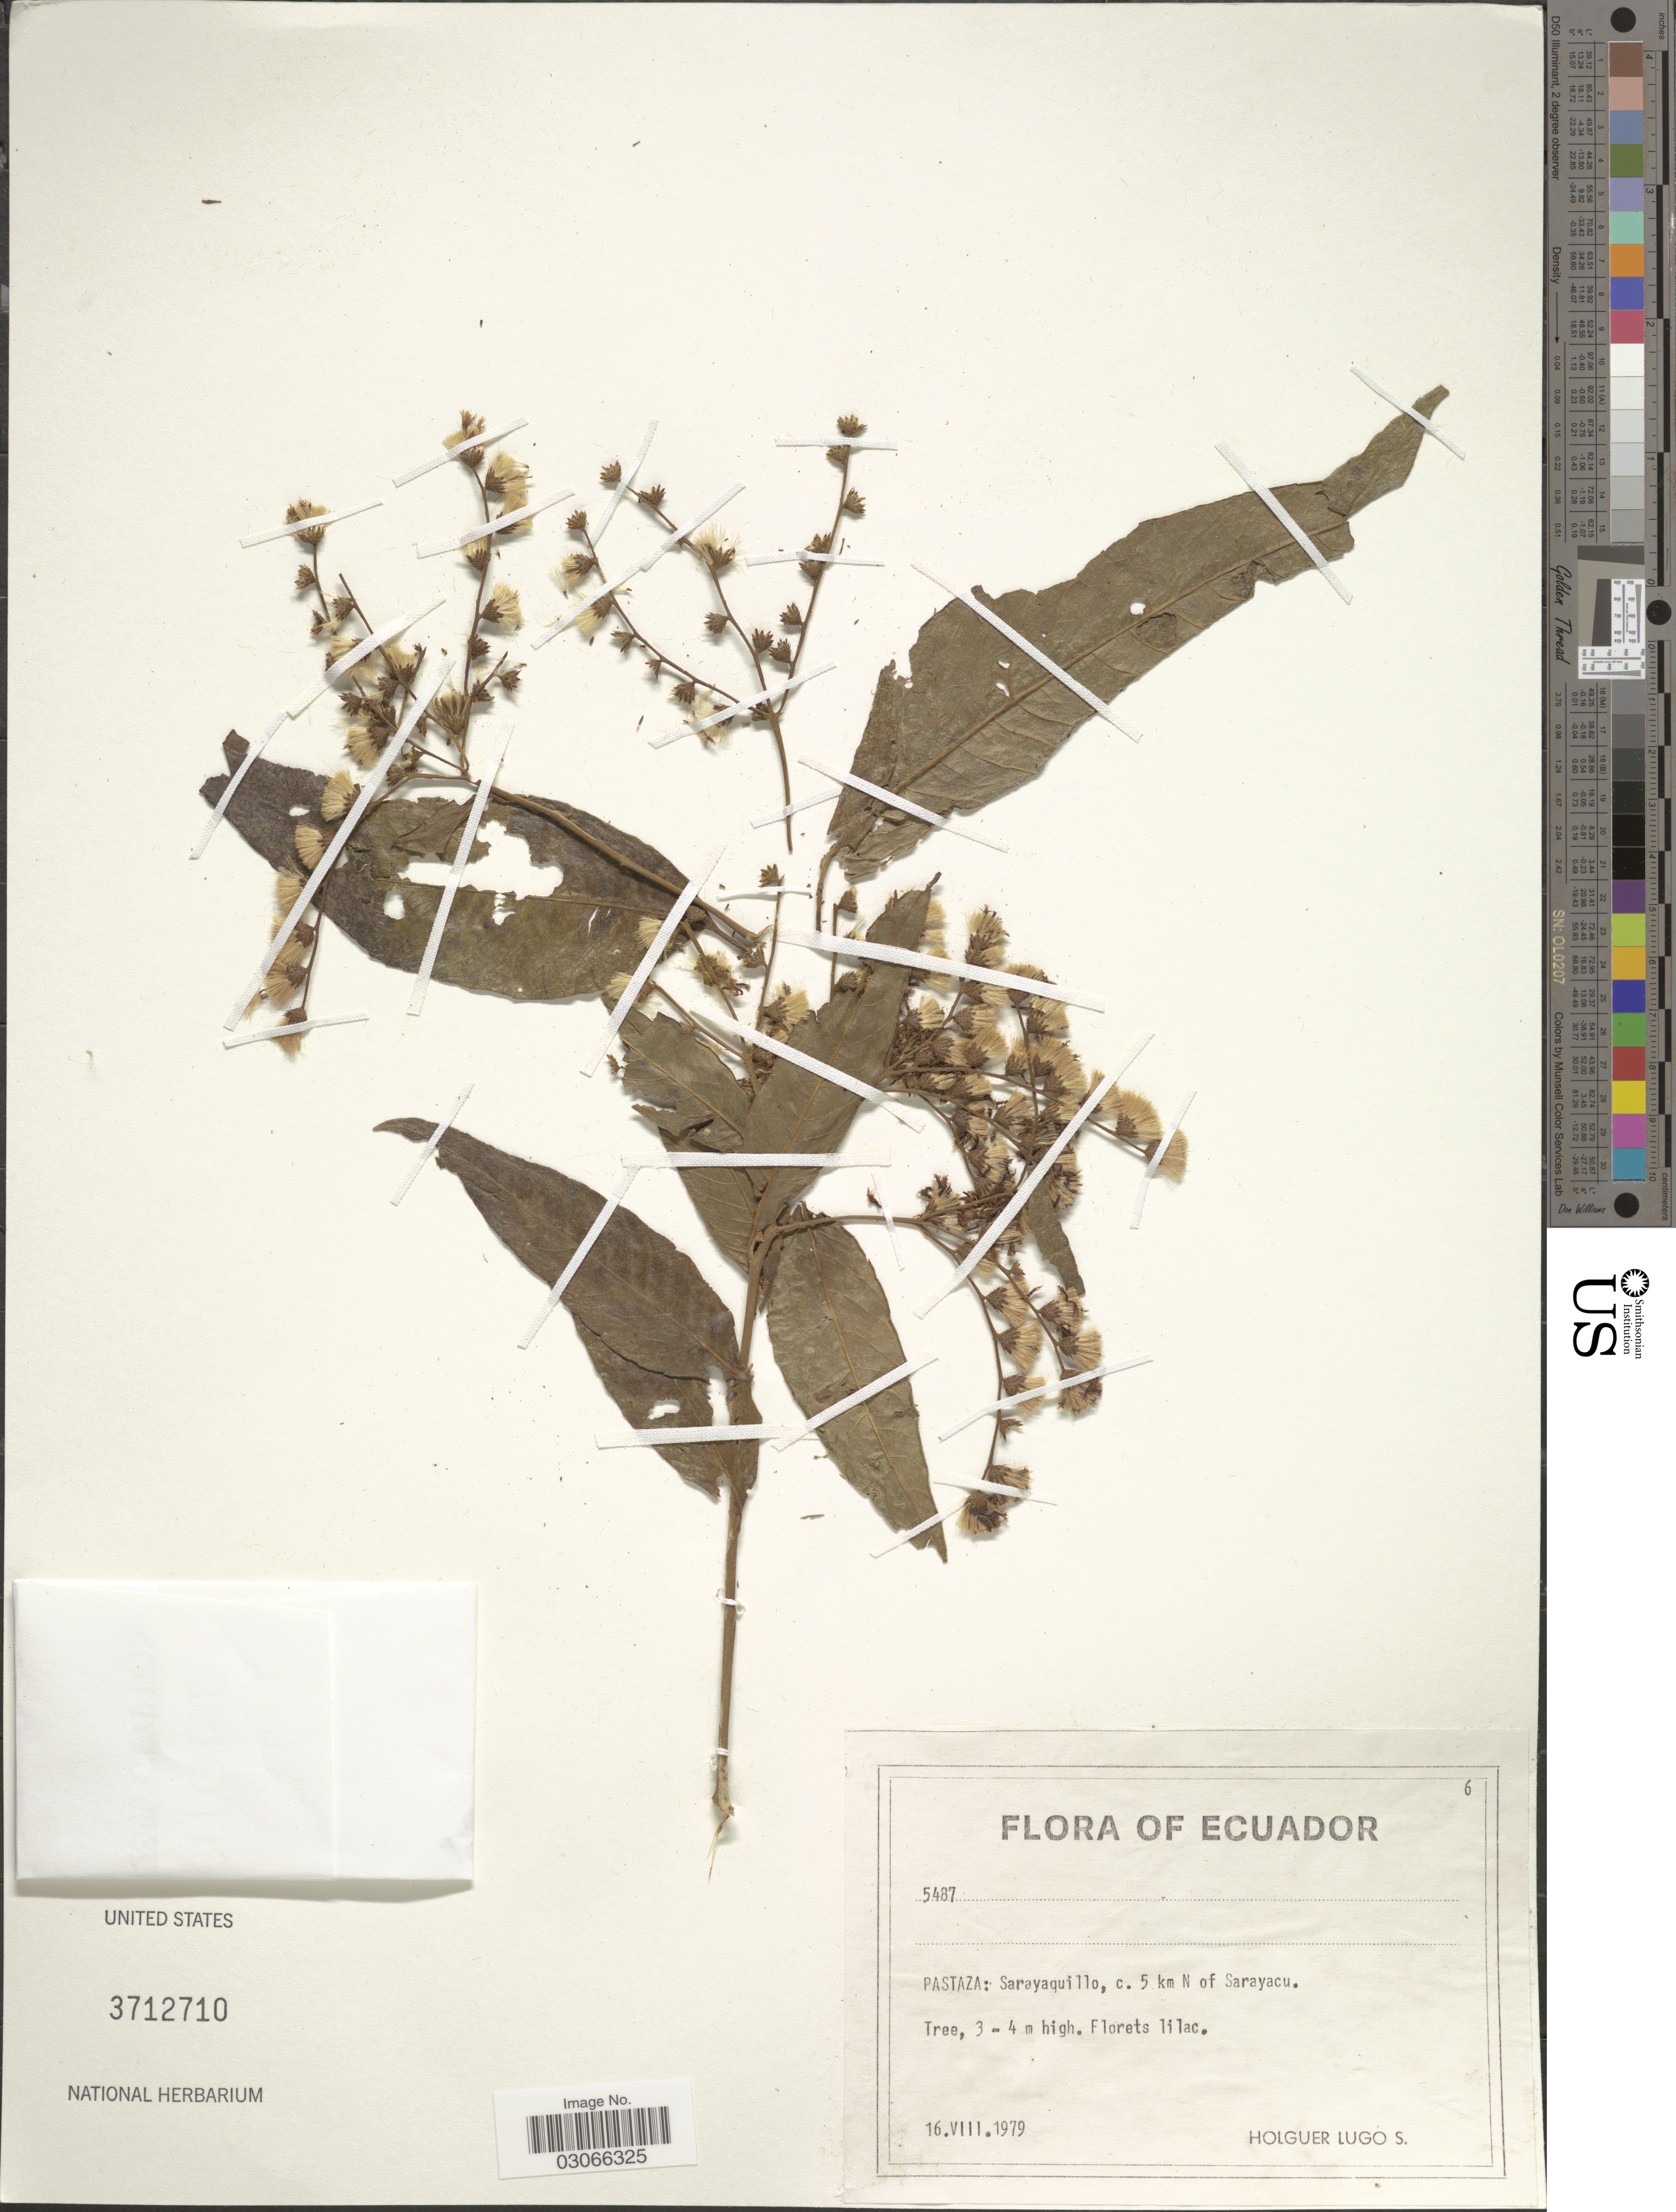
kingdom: Plantae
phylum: Tracheophyta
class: Magnoliopsida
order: Asterales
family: Asteraceae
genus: Vernonanthura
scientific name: Vernonanthura patens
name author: (Kunth) H. Rob.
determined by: Renon, Polla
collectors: H. Lugo S.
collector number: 5487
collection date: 1979-08-16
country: Ecuador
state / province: Pastaza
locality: Sarayaquillo, c. 5 km N of Sarayacu.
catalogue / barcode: US 3712710